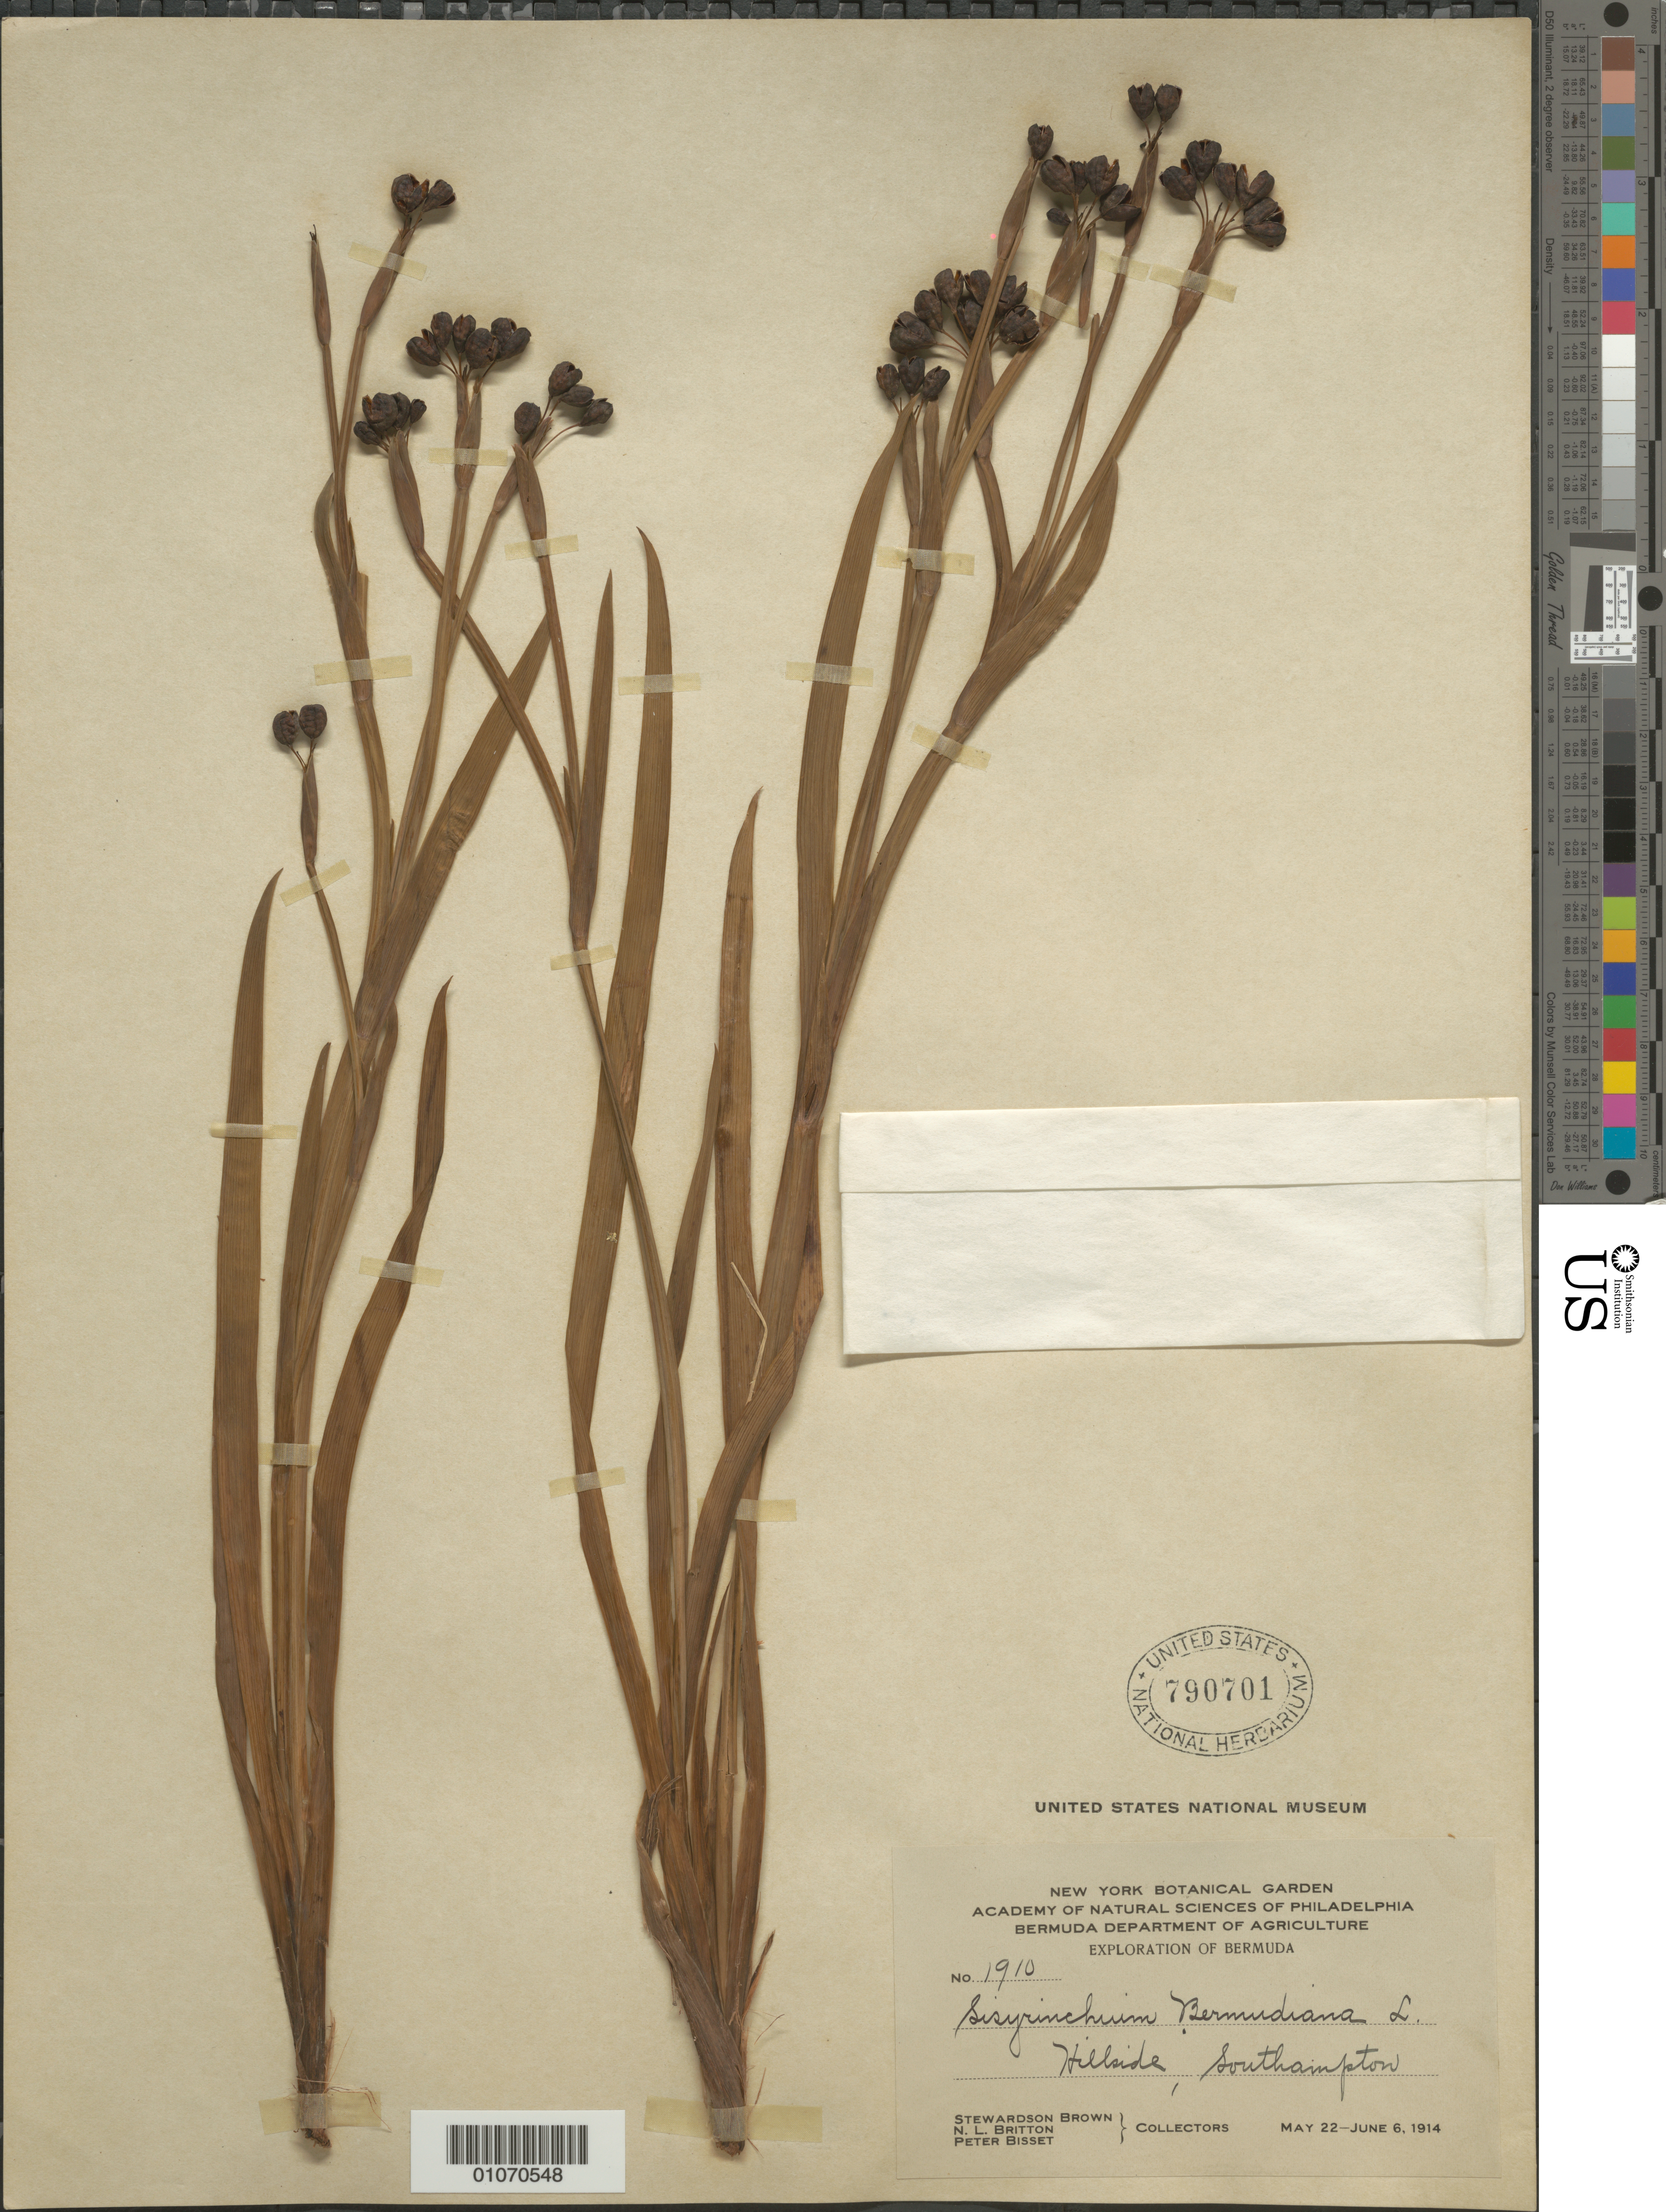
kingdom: Plantae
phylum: Tracheophyta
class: Liliopsida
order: Asparagales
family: Iridaceae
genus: Sisyrinchium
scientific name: Sisyrinchium bermudiana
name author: L.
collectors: S. Brown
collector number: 1910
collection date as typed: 22 May 1914 to 06 Jun 1914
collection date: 1914-05-22/1914-06-06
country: Bermuda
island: Bermuda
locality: Southampton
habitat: Hillside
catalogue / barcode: US 790701